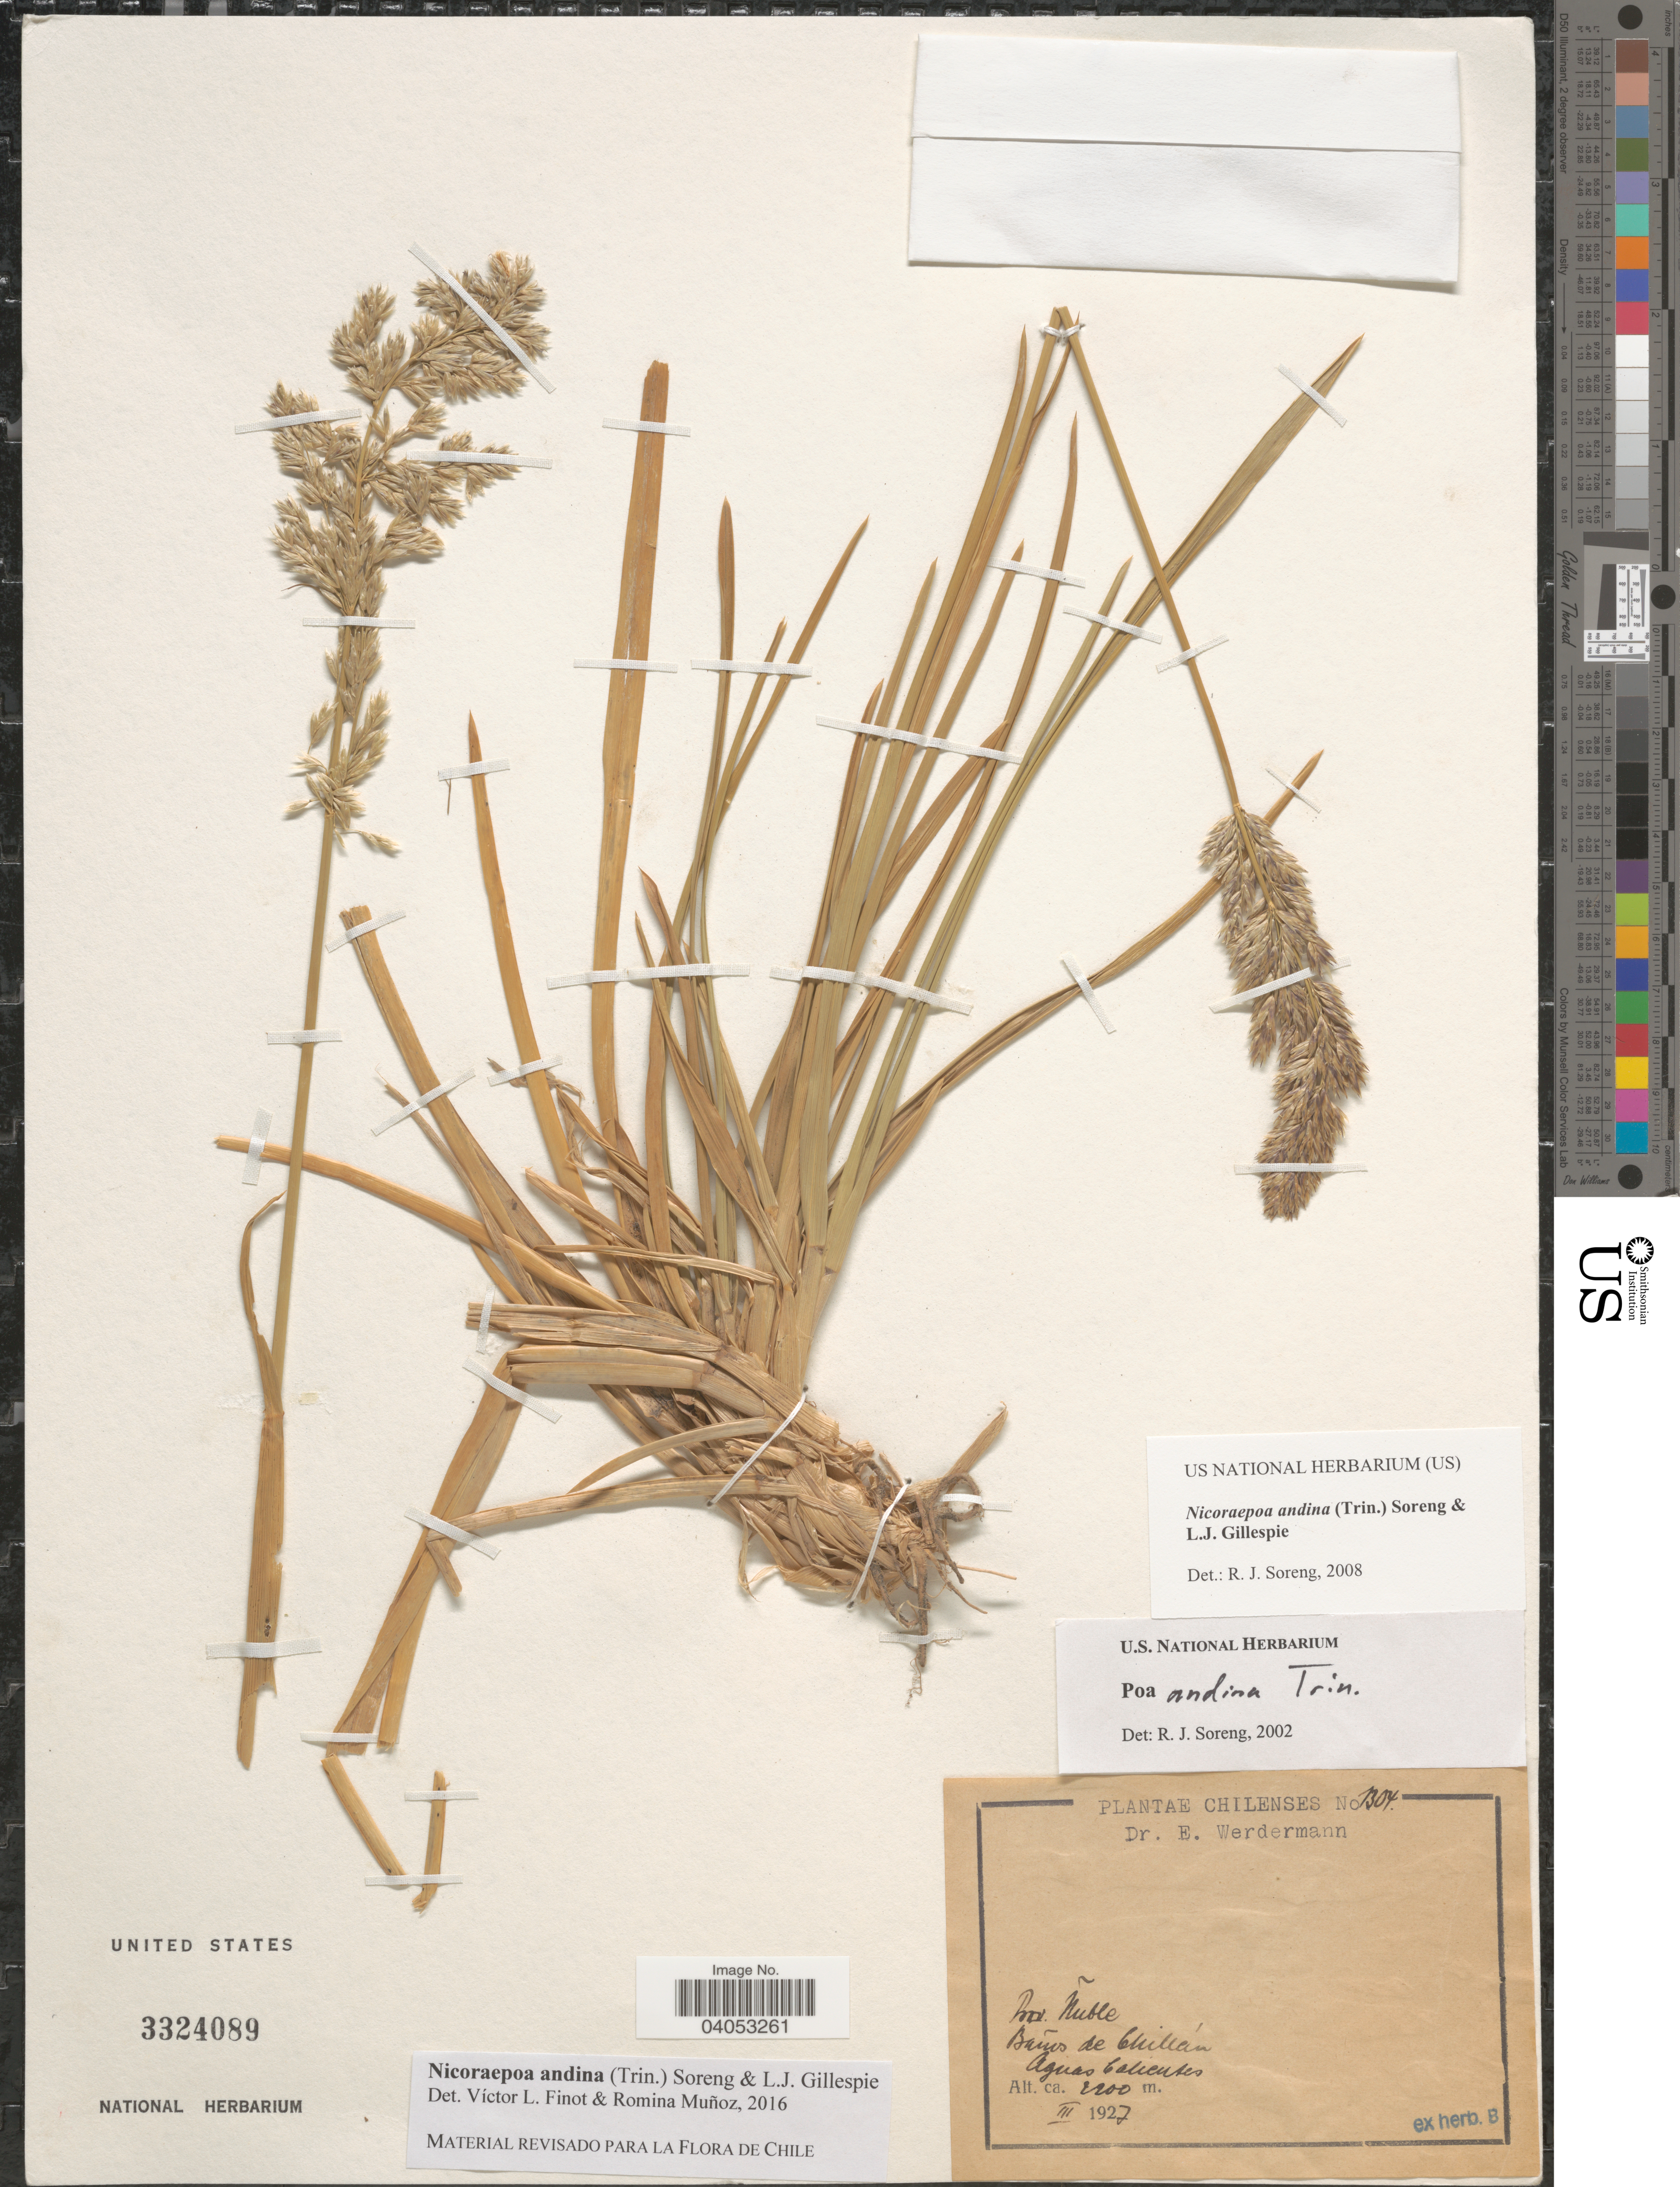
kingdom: Plantae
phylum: Tracheophyta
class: Liliopsida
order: Poales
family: Poaceae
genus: Nicoraepoa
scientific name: Nicoraepoa andina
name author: (Trin.) Soreng & L.J. Gillespie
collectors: E. Werdermann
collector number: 1304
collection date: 1927-03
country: Chile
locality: Prov. Ñuble. Baños de Chillán. Aguas Calientes.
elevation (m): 2200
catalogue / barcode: US 3324089